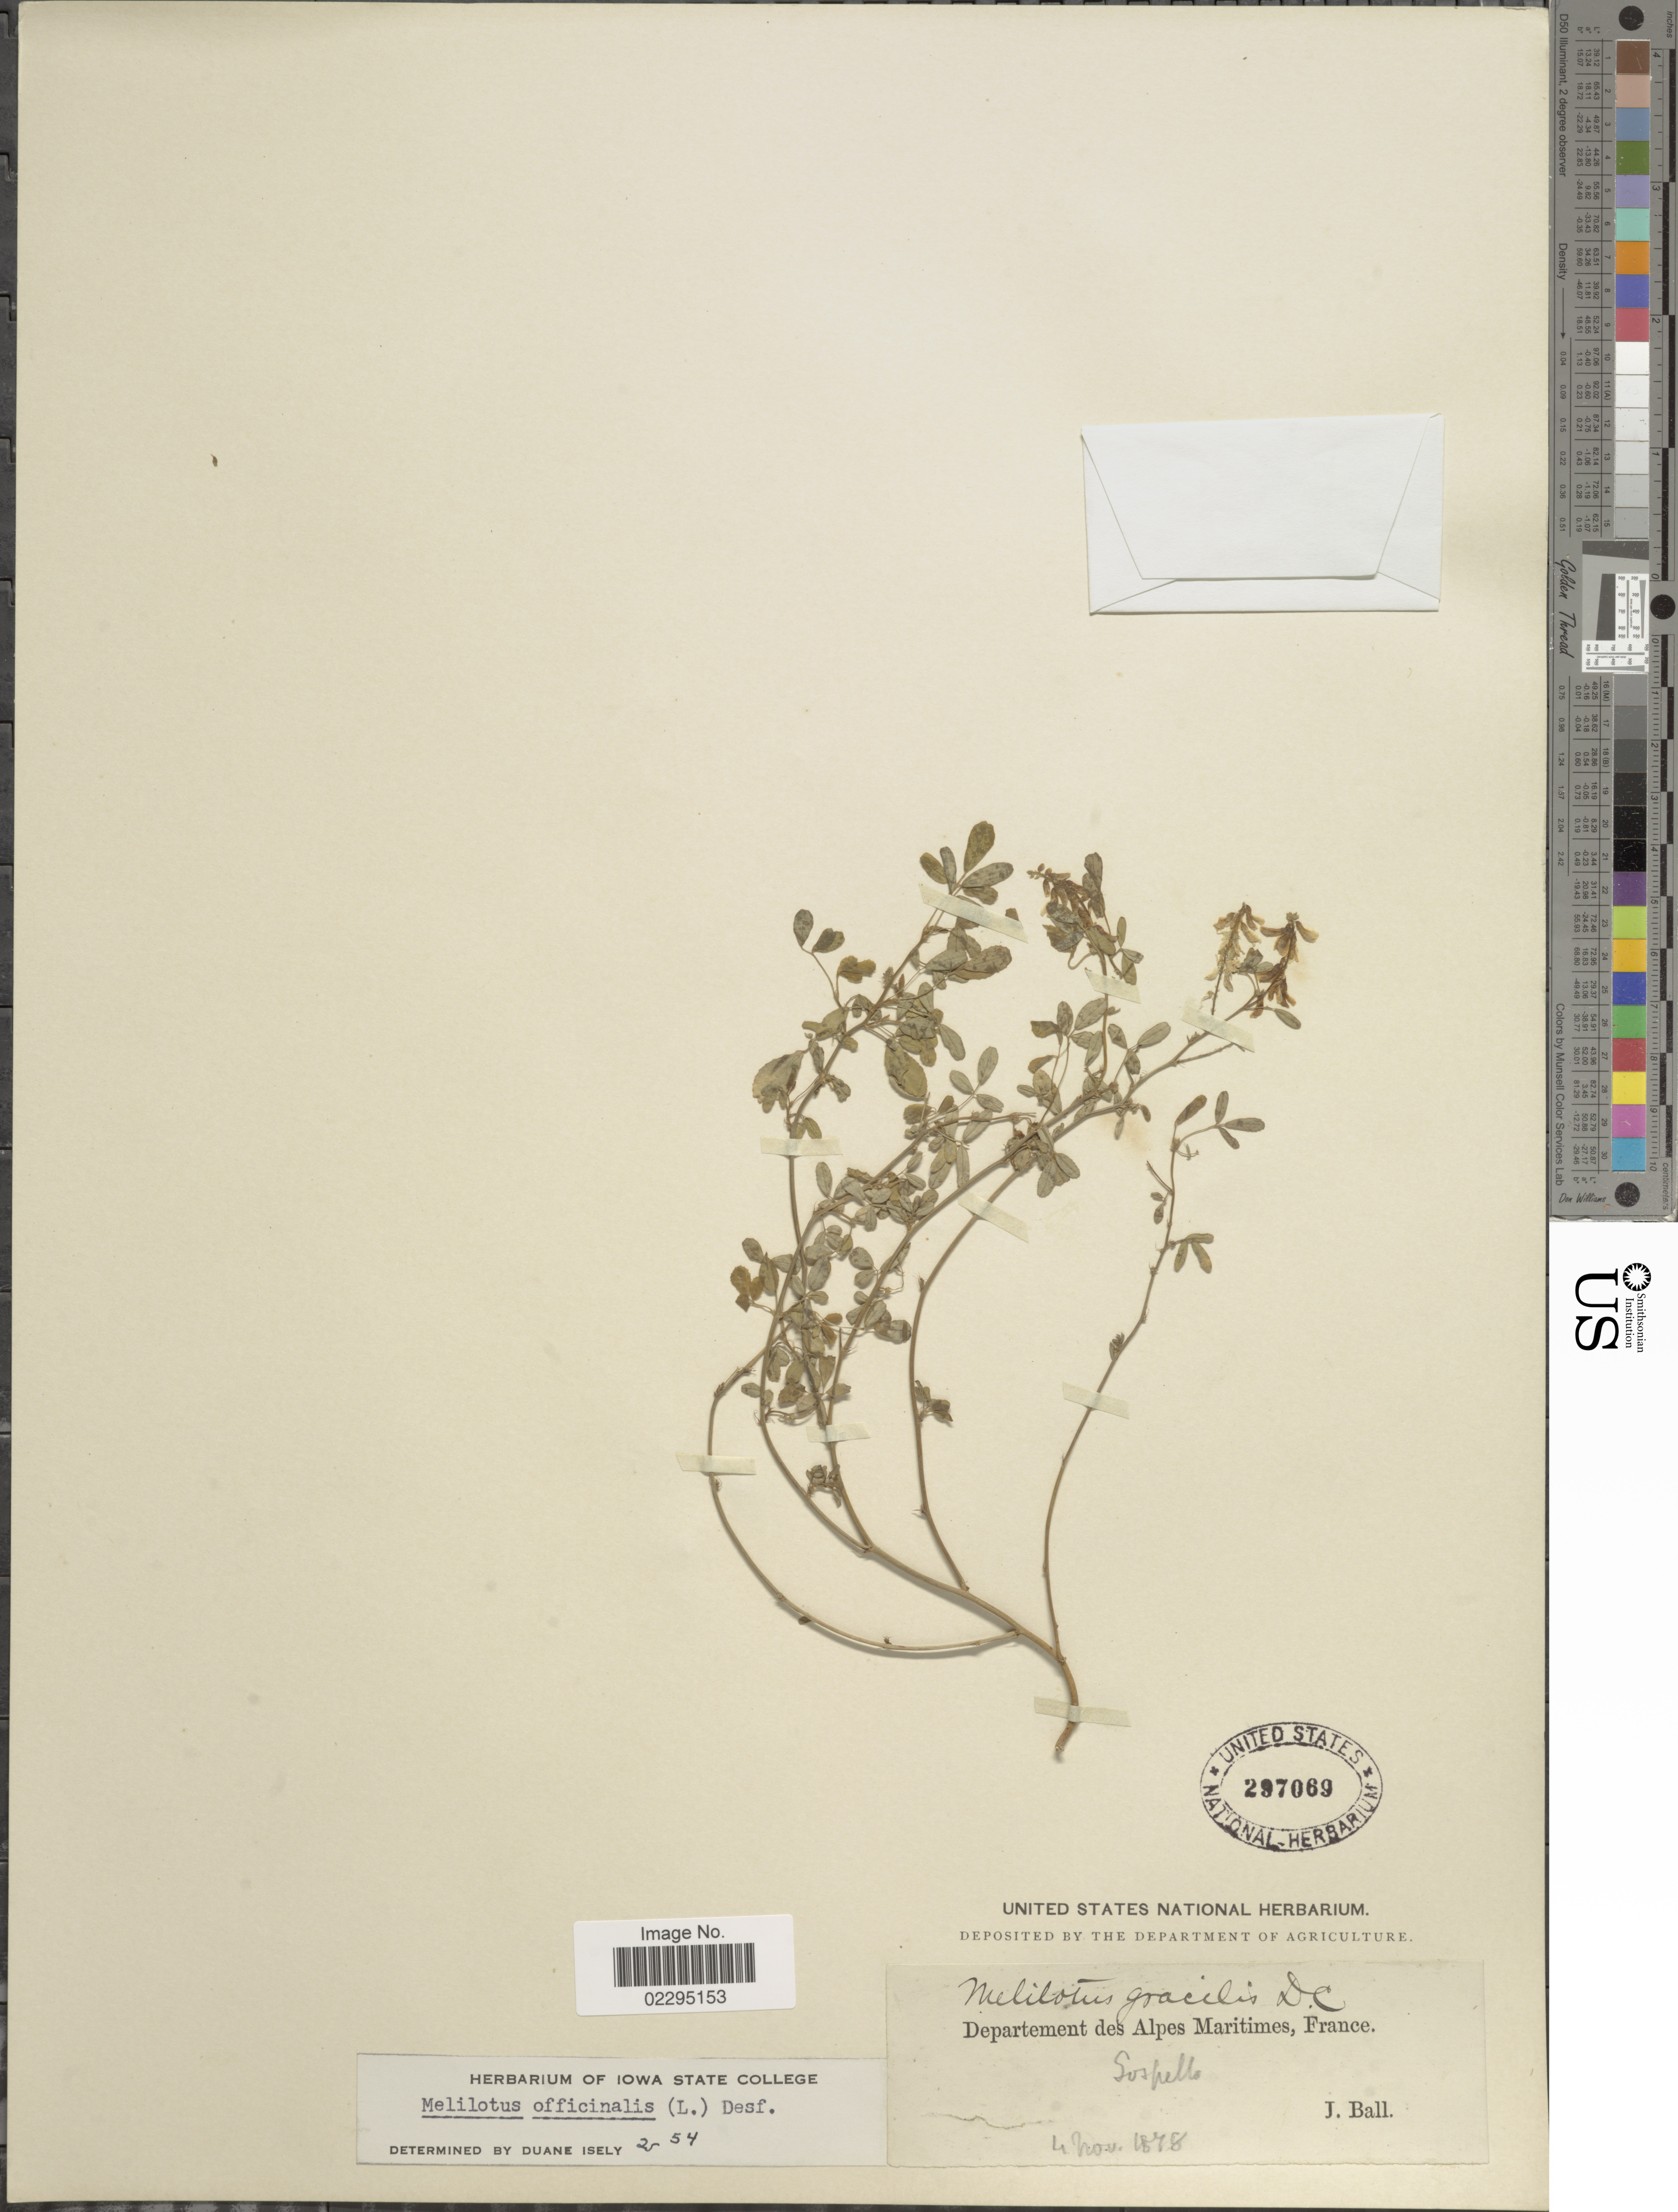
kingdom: Plantae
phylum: Tracheophyta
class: Magnoliopsida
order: Fabales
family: Fabaceae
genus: Melilotus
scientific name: Melilotus officinalis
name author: (L.) Lam.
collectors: J. Ball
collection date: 1878-11-04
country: France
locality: Departement des Alpes Maritimes, France. Sospelle [Sospel]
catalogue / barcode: US 297069